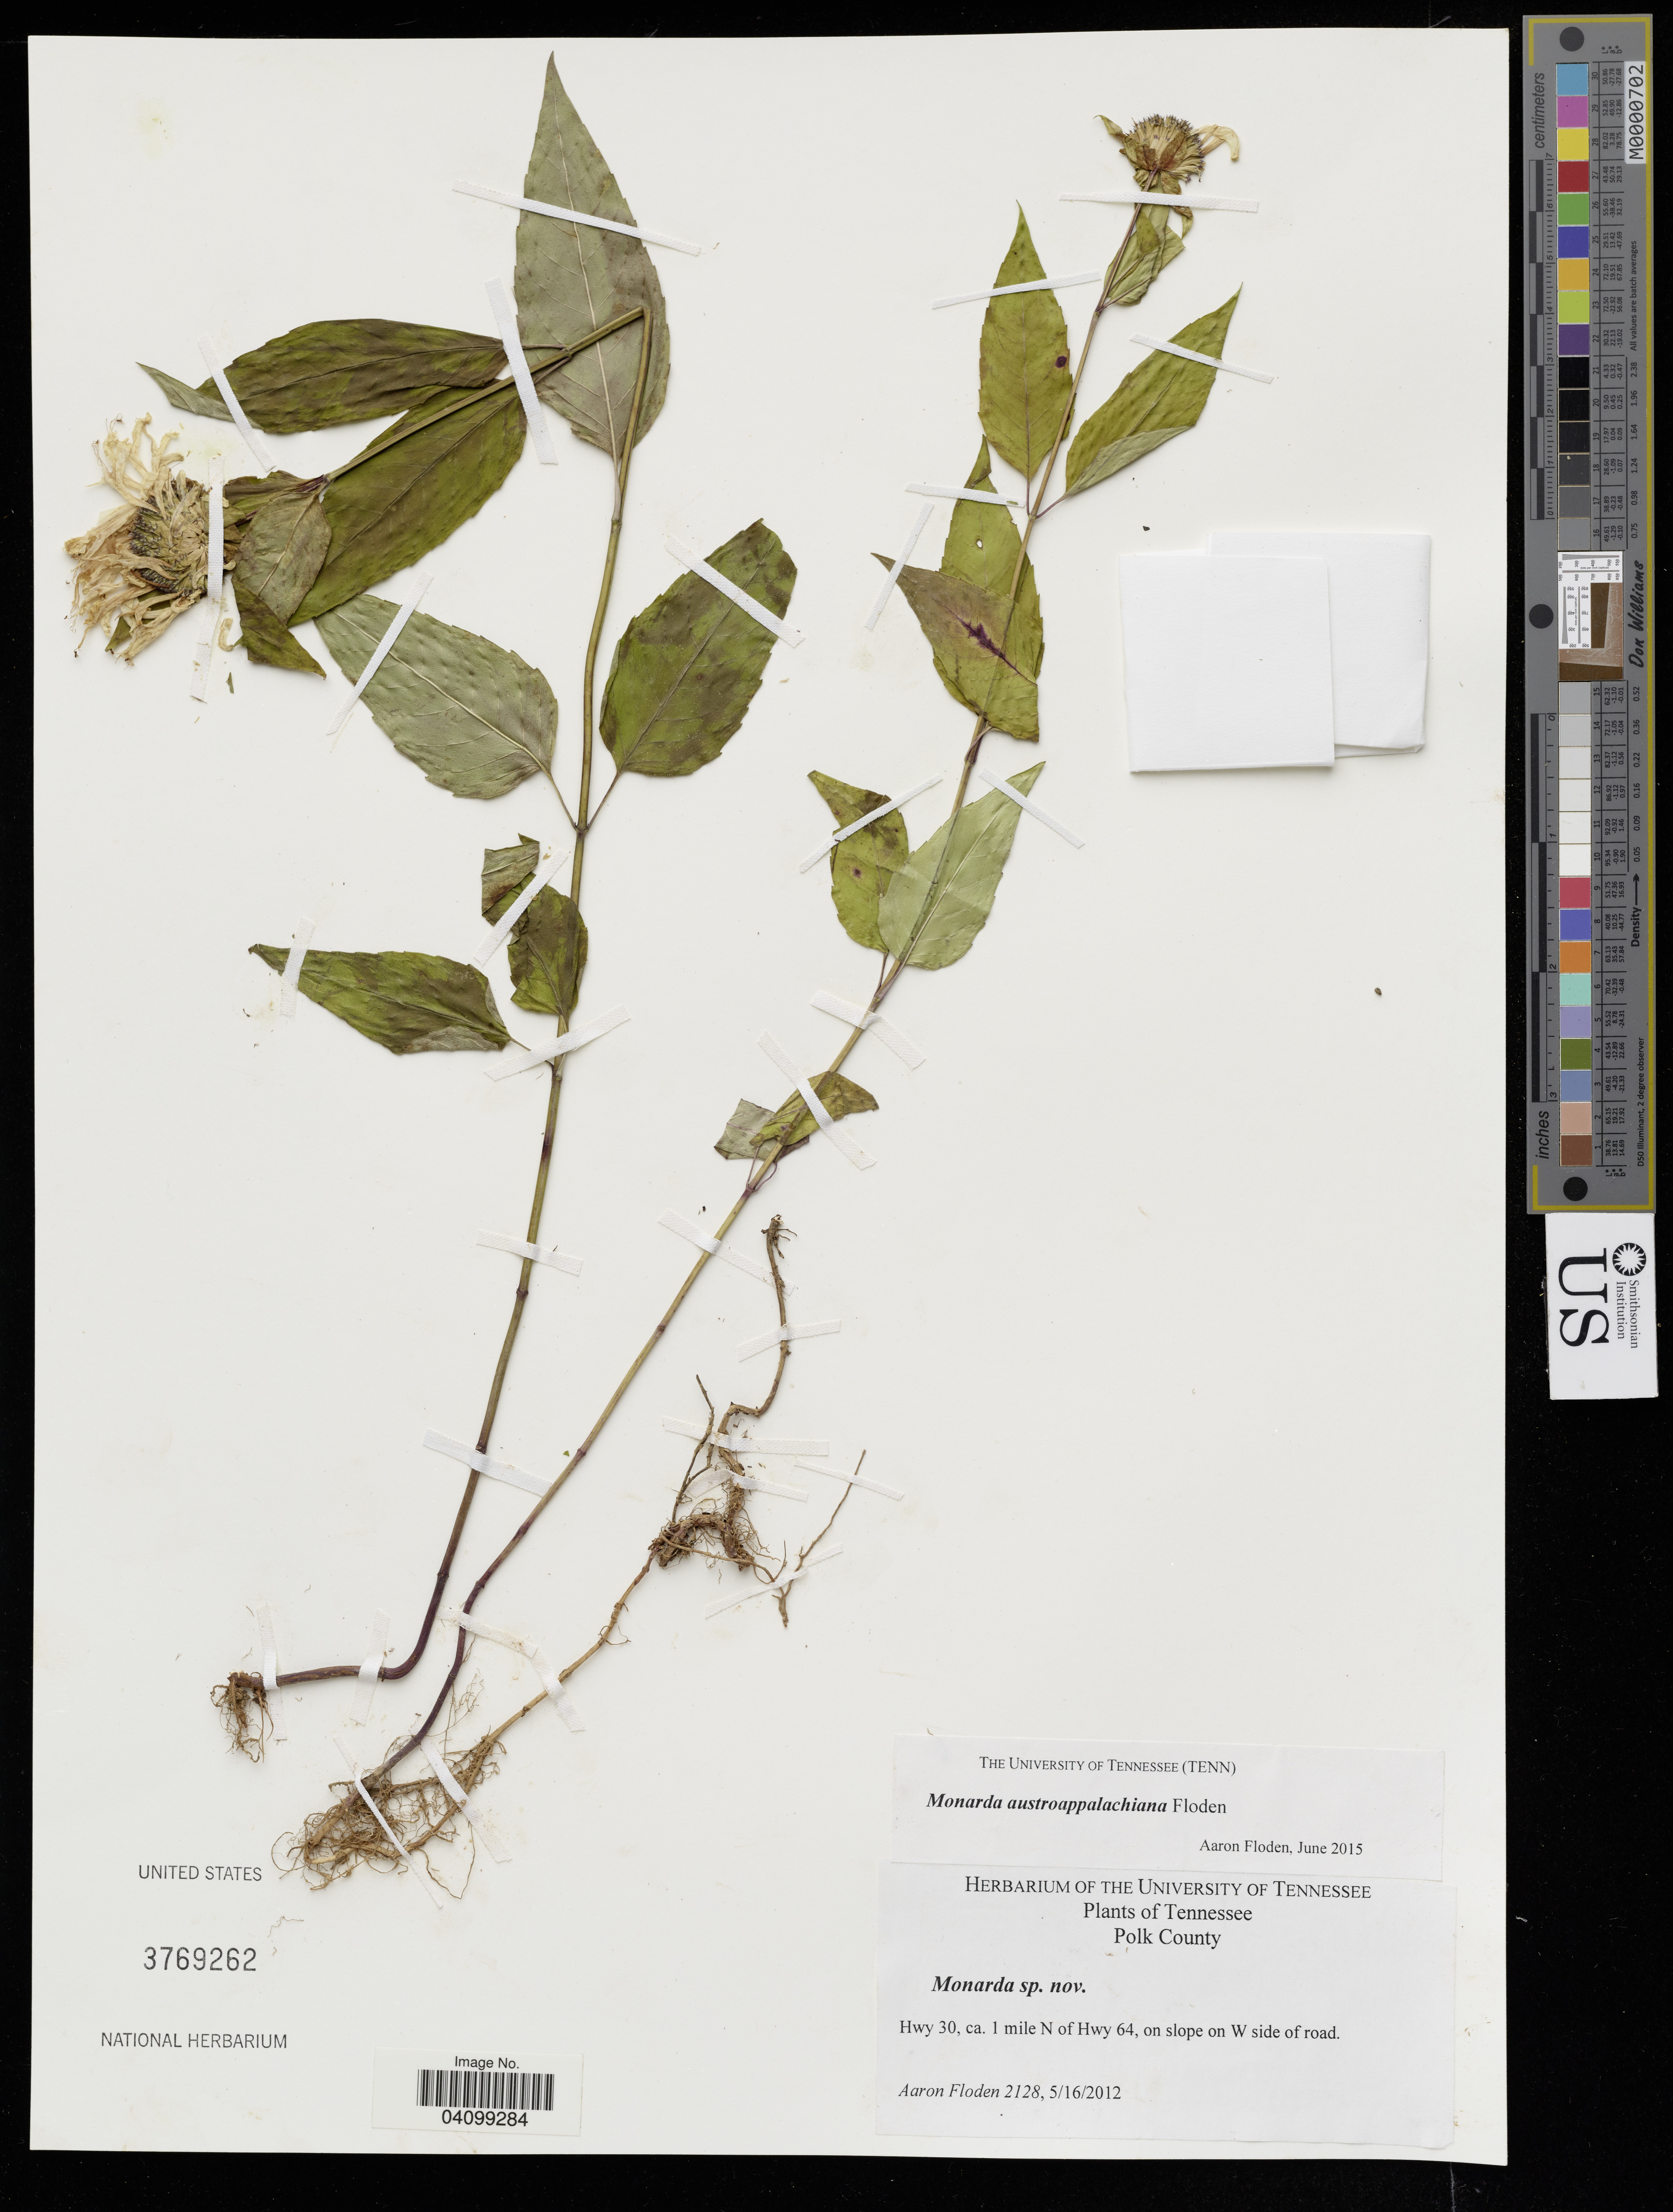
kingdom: Plantae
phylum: Tracheophyta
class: Magnoliopsida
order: Lamiales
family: Lamiaceae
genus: Monarda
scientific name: Monarda austroappalachiana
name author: Floden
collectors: A. Floden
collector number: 2128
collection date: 2012-05-16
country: United States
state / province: Tennessee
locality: Polk County. Hwy 30, ca. 1 mile N of Hwy 64, on slope on W side of road.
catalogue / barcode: US 3769262